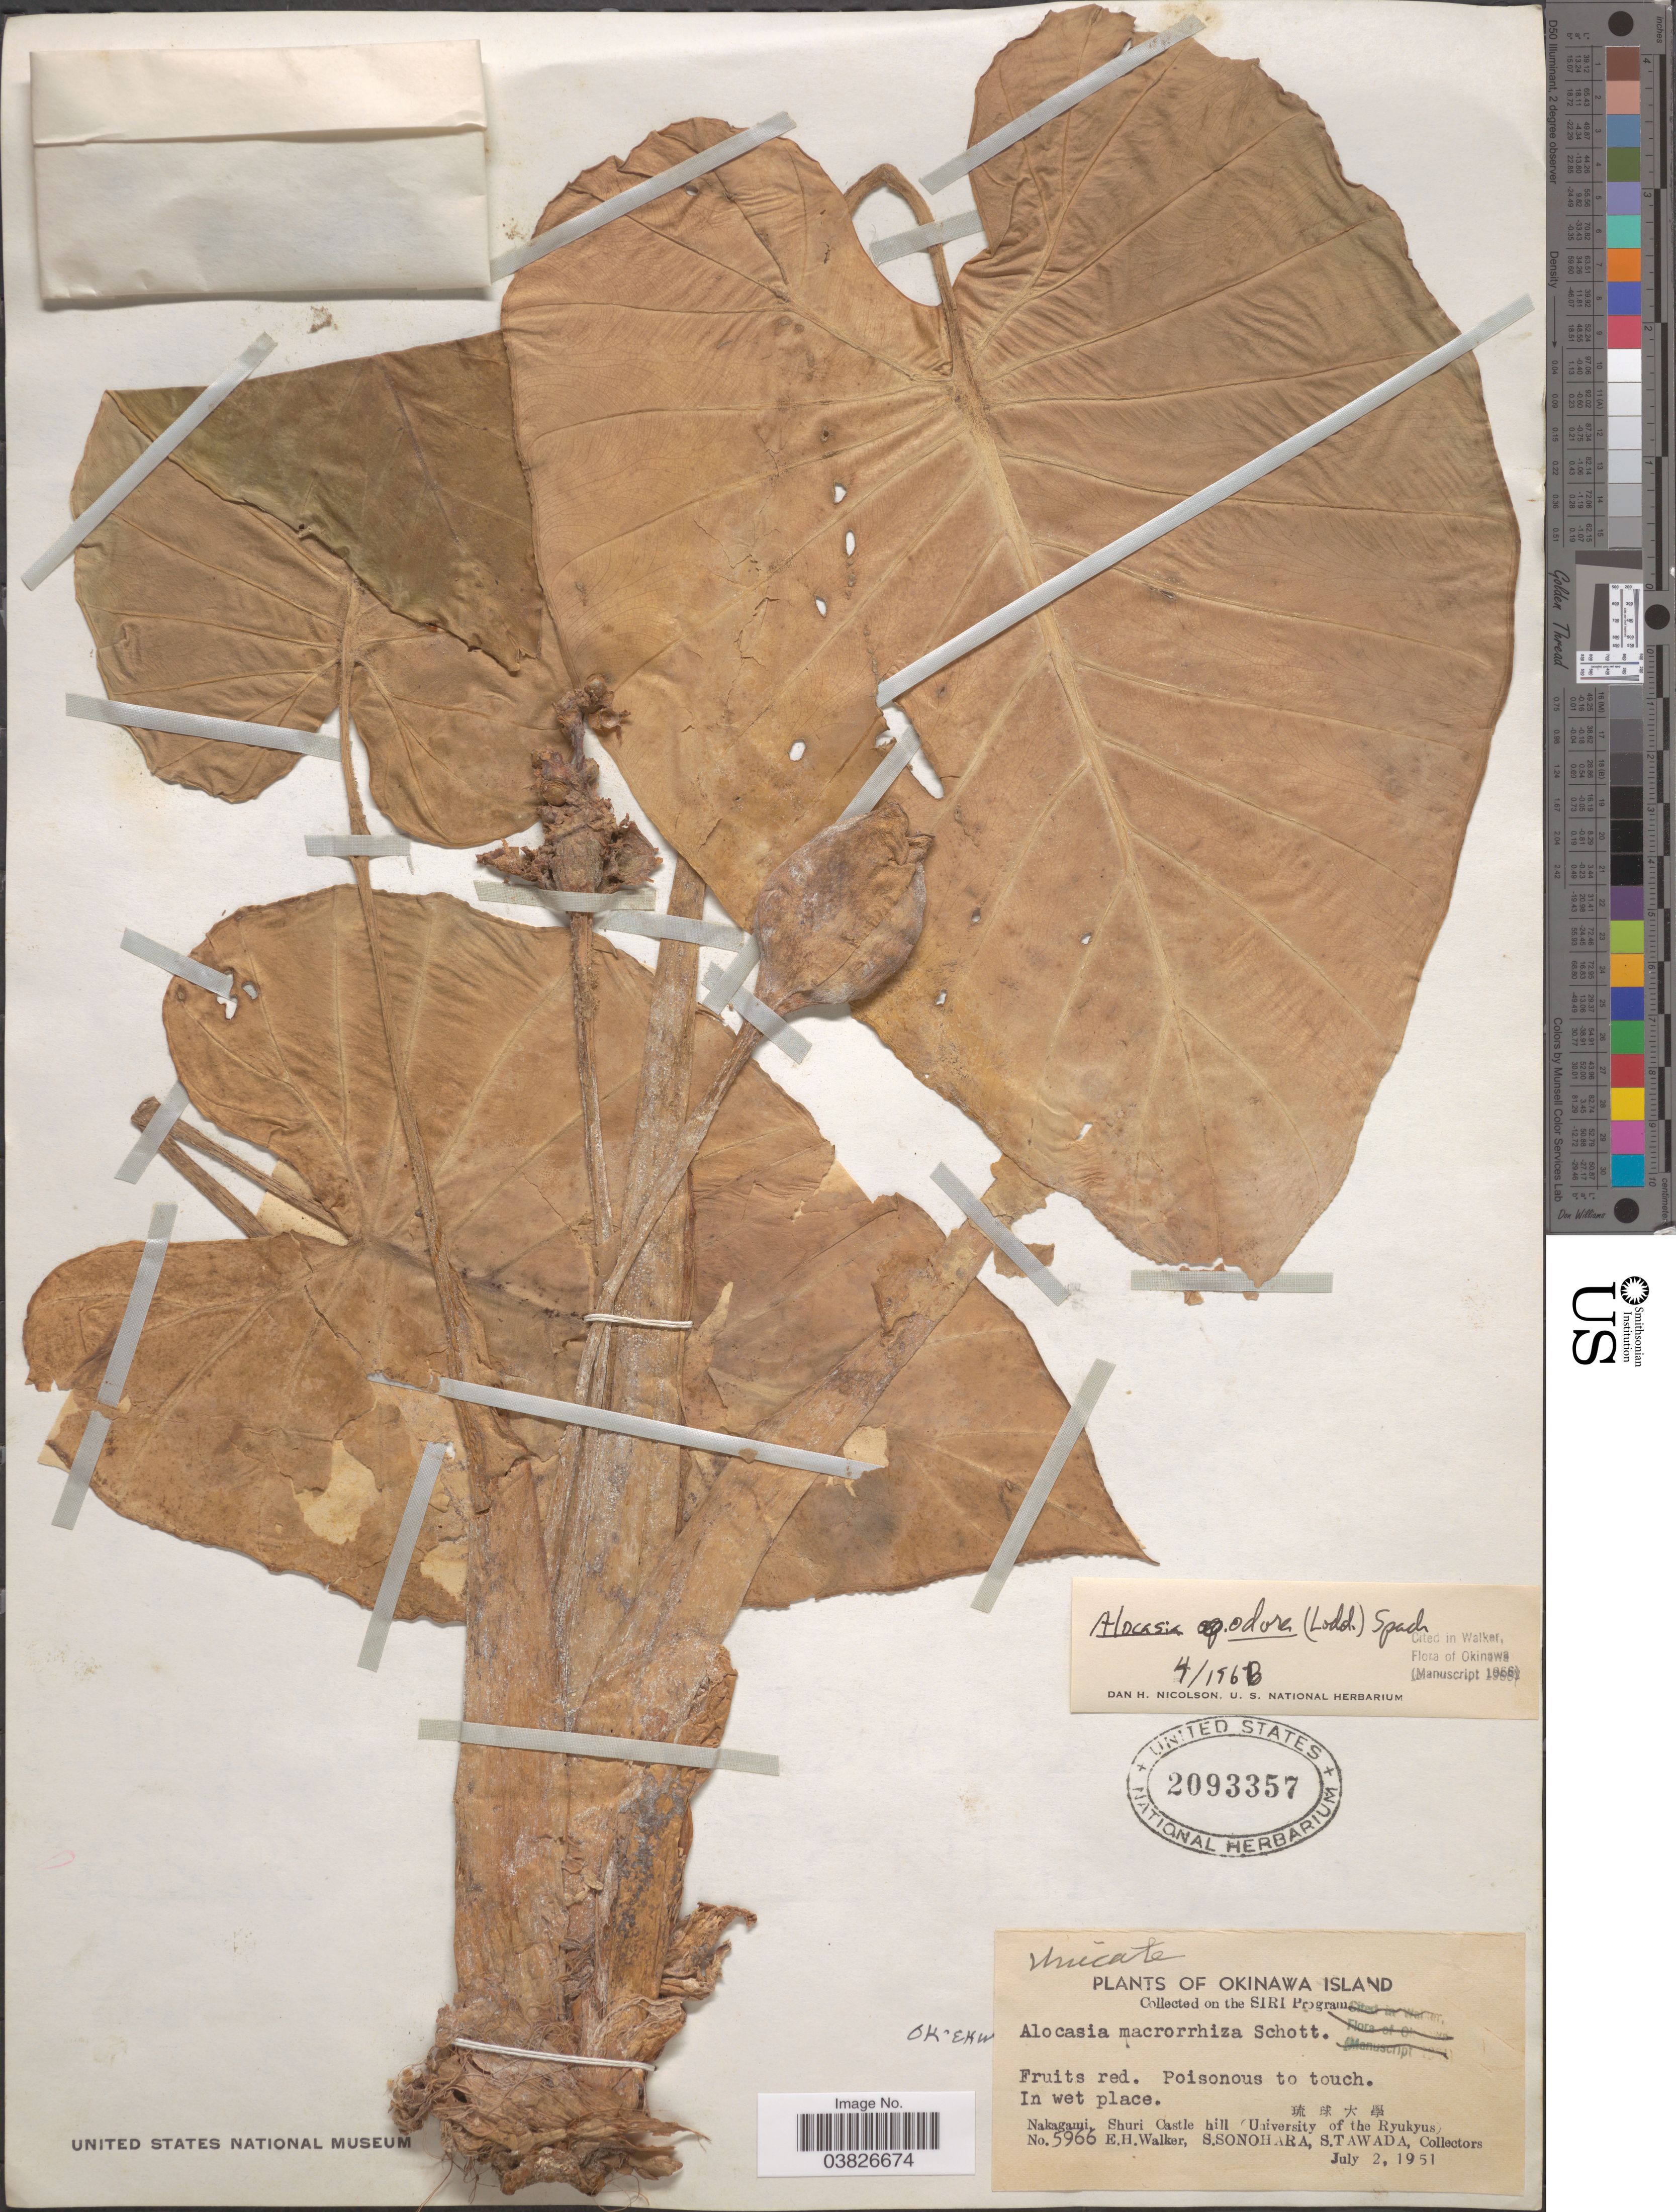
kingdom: Plantae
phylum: Tracheophyta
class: Liliopsida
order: Alismatales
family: Araceae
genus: Alocasia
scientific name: Alocasia odora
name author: (Roxb. ex Lodd. et al.) Spach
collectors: E. H. Walker, S. Sonohara & S. Tawada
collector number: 5966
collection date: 1951-07-02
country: Japan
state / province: Okinawa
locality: Okinawa Island. X. Nakagami, Shuri Castle hill (University of the Ryukyus).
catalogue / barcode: US 2093357